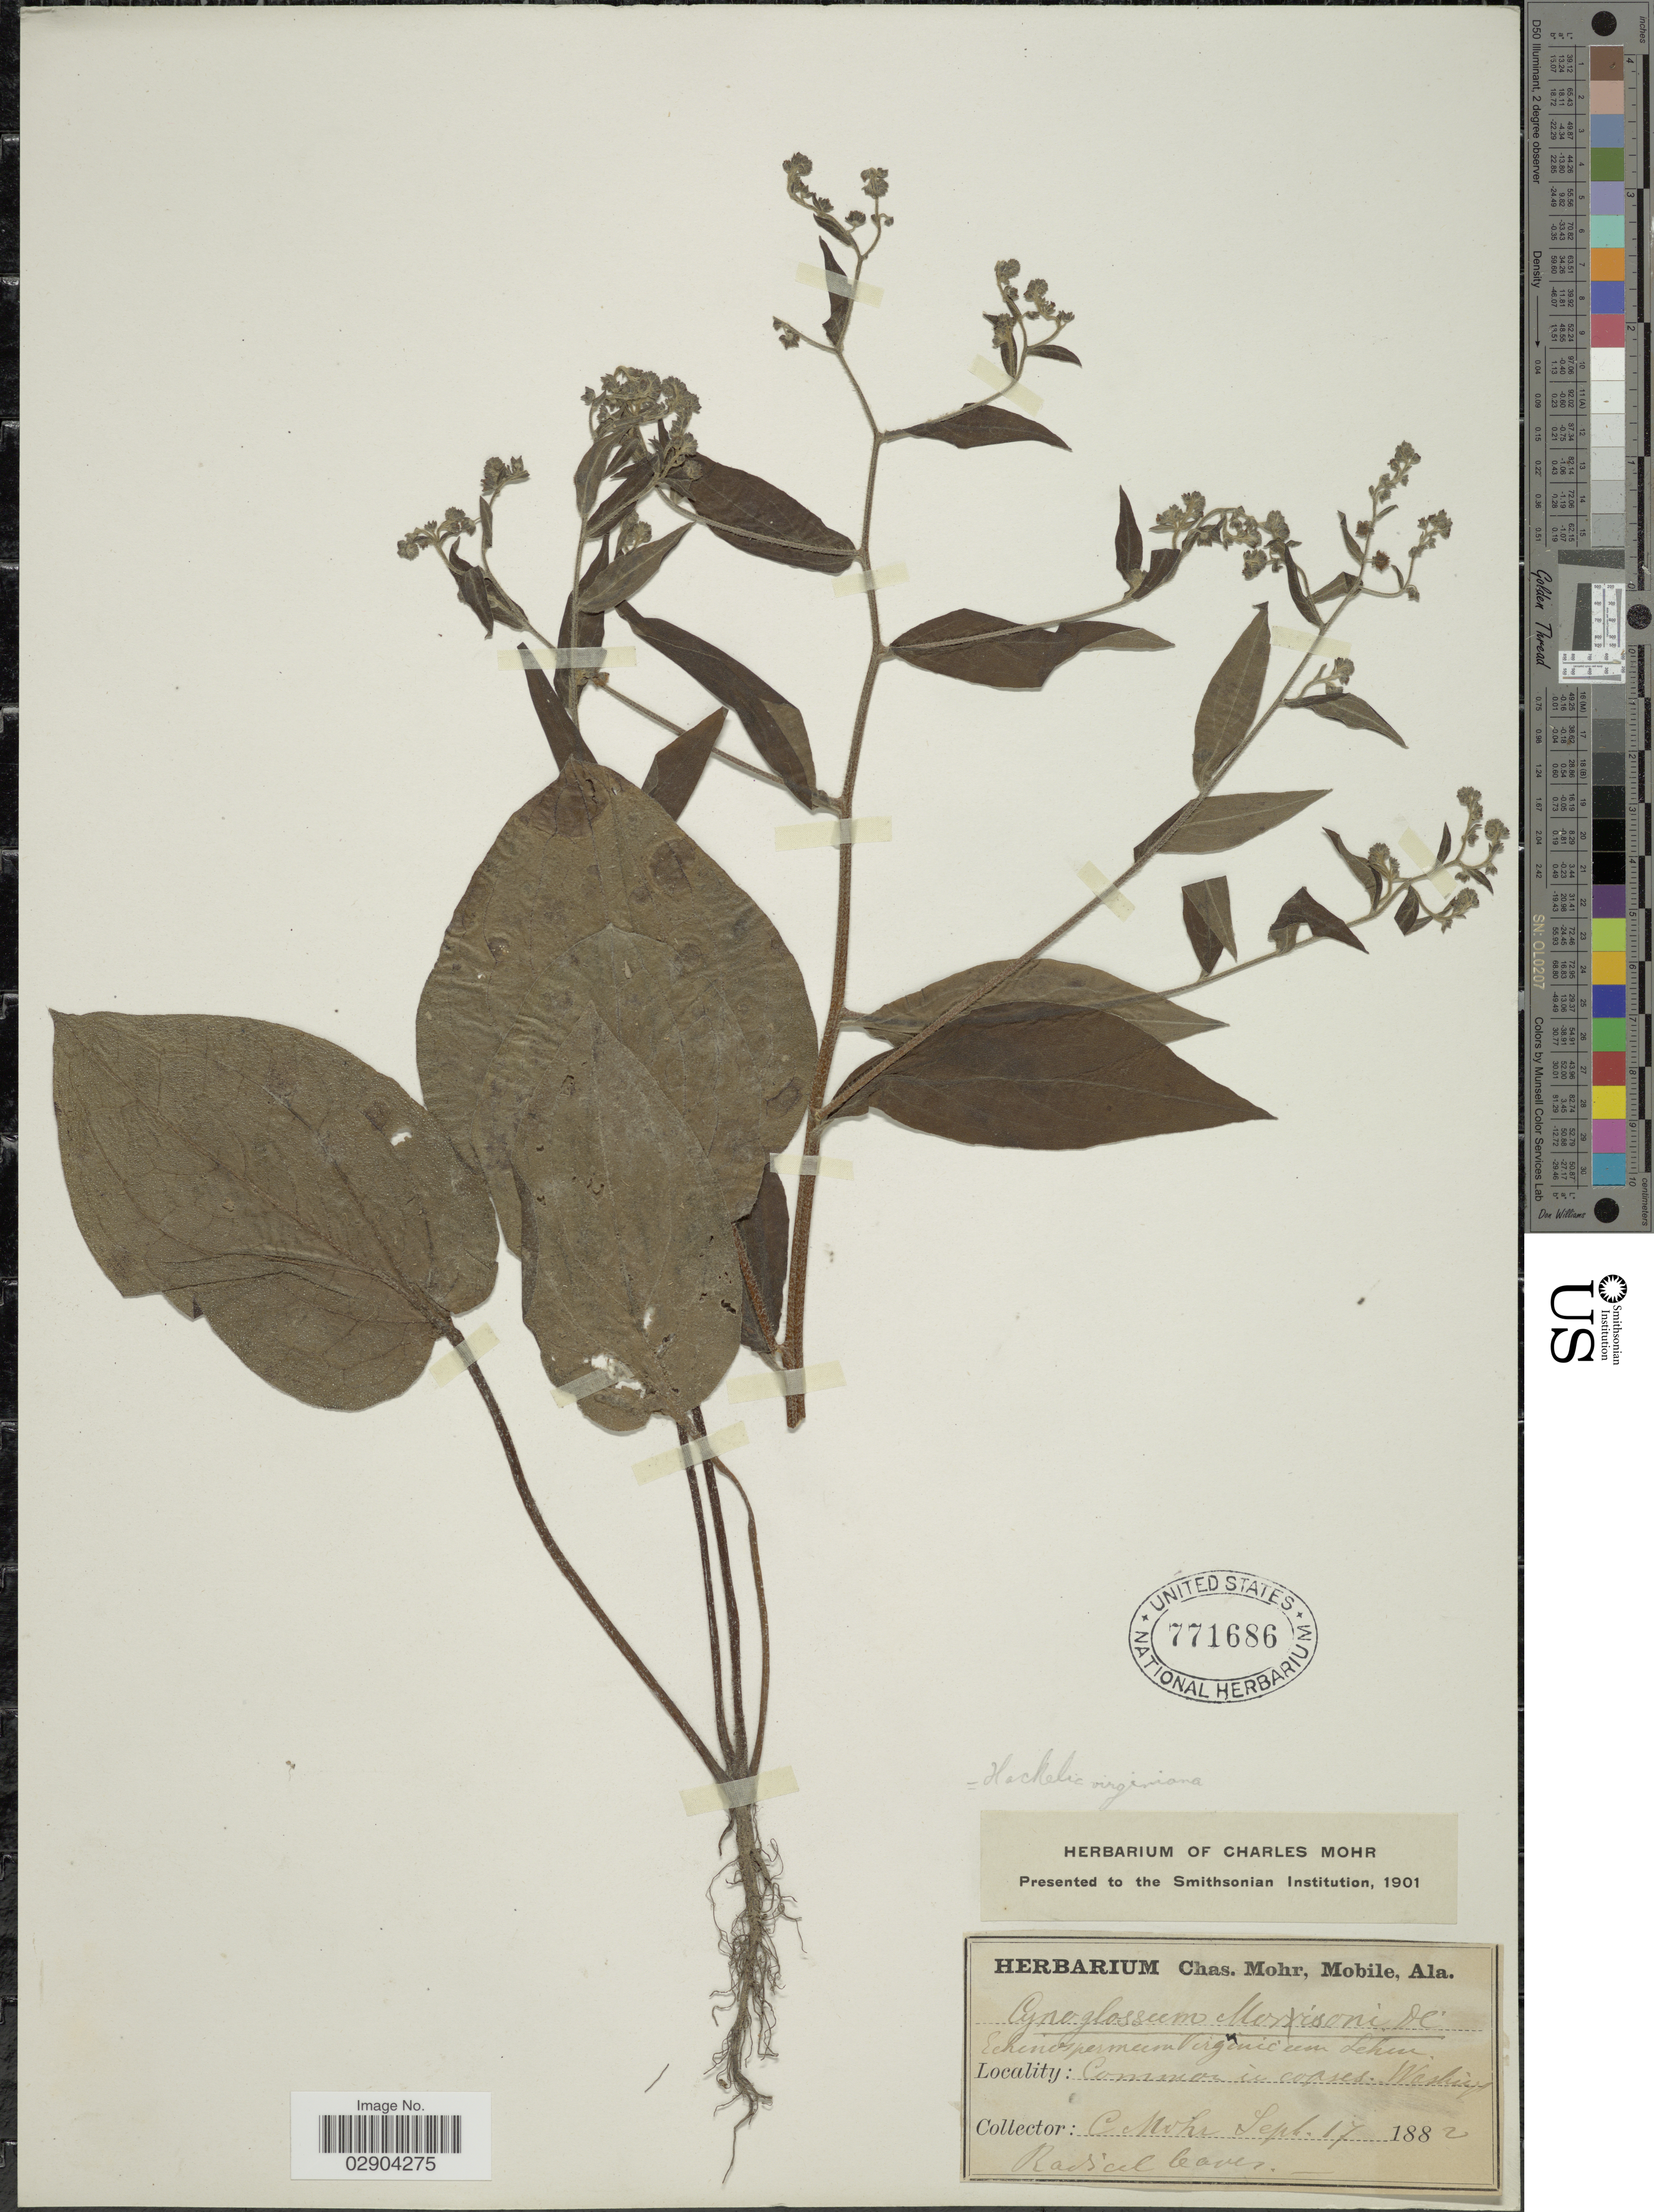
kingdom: Plantae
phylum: Tracheophyta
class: Magnoliopsida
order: Boraginales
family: Boraginaceae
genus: Hackelia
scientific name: Hackelia virginiana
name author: (L.) I.M. Johnst.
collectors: C. T. Mohr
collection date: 1882-09-17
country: United States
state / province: Washington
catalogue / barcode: US 771686